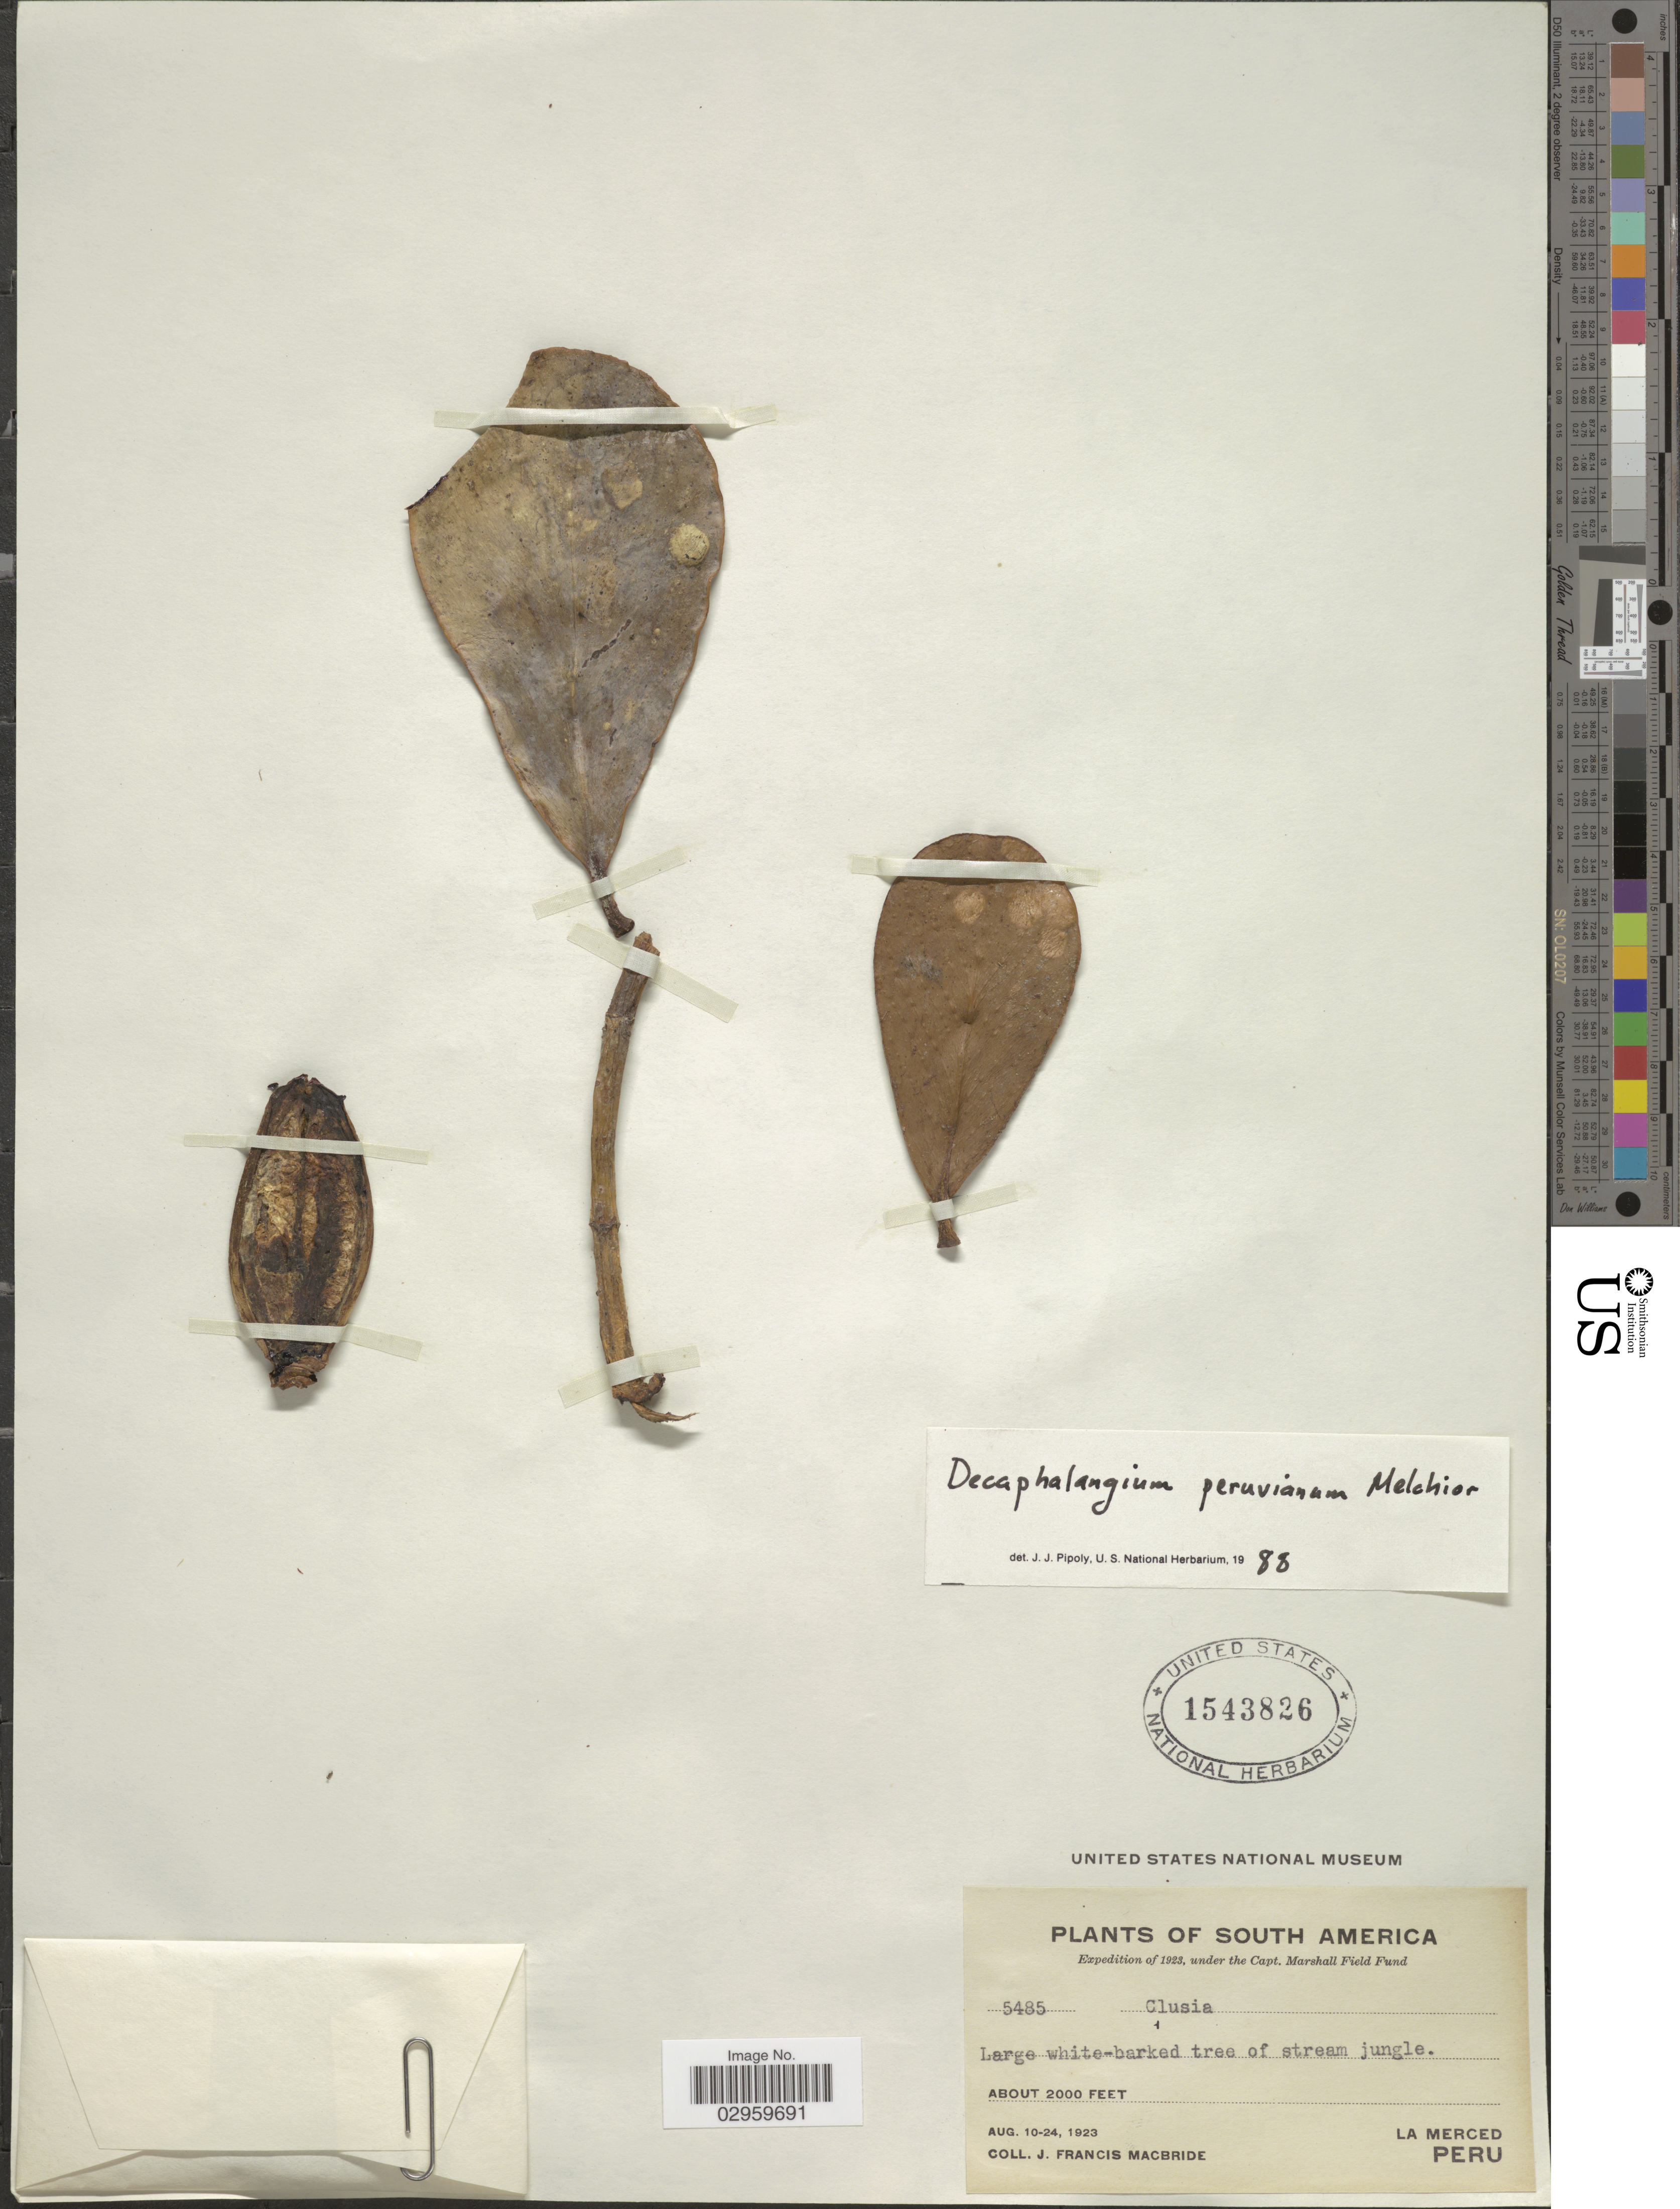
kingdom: Plantae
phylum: Tracheophyta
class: Magnoliopsida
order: Malpighiales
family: Clusiaceae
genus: Clusia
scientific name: Clusia nigrolineata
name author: P.F. Stevens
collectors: J. F. Macbride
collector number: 5485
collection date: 1923-08-10/1923-08-24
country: Peru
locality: Stream jungle. La Merced.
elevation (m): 610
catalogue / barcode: US 1543826